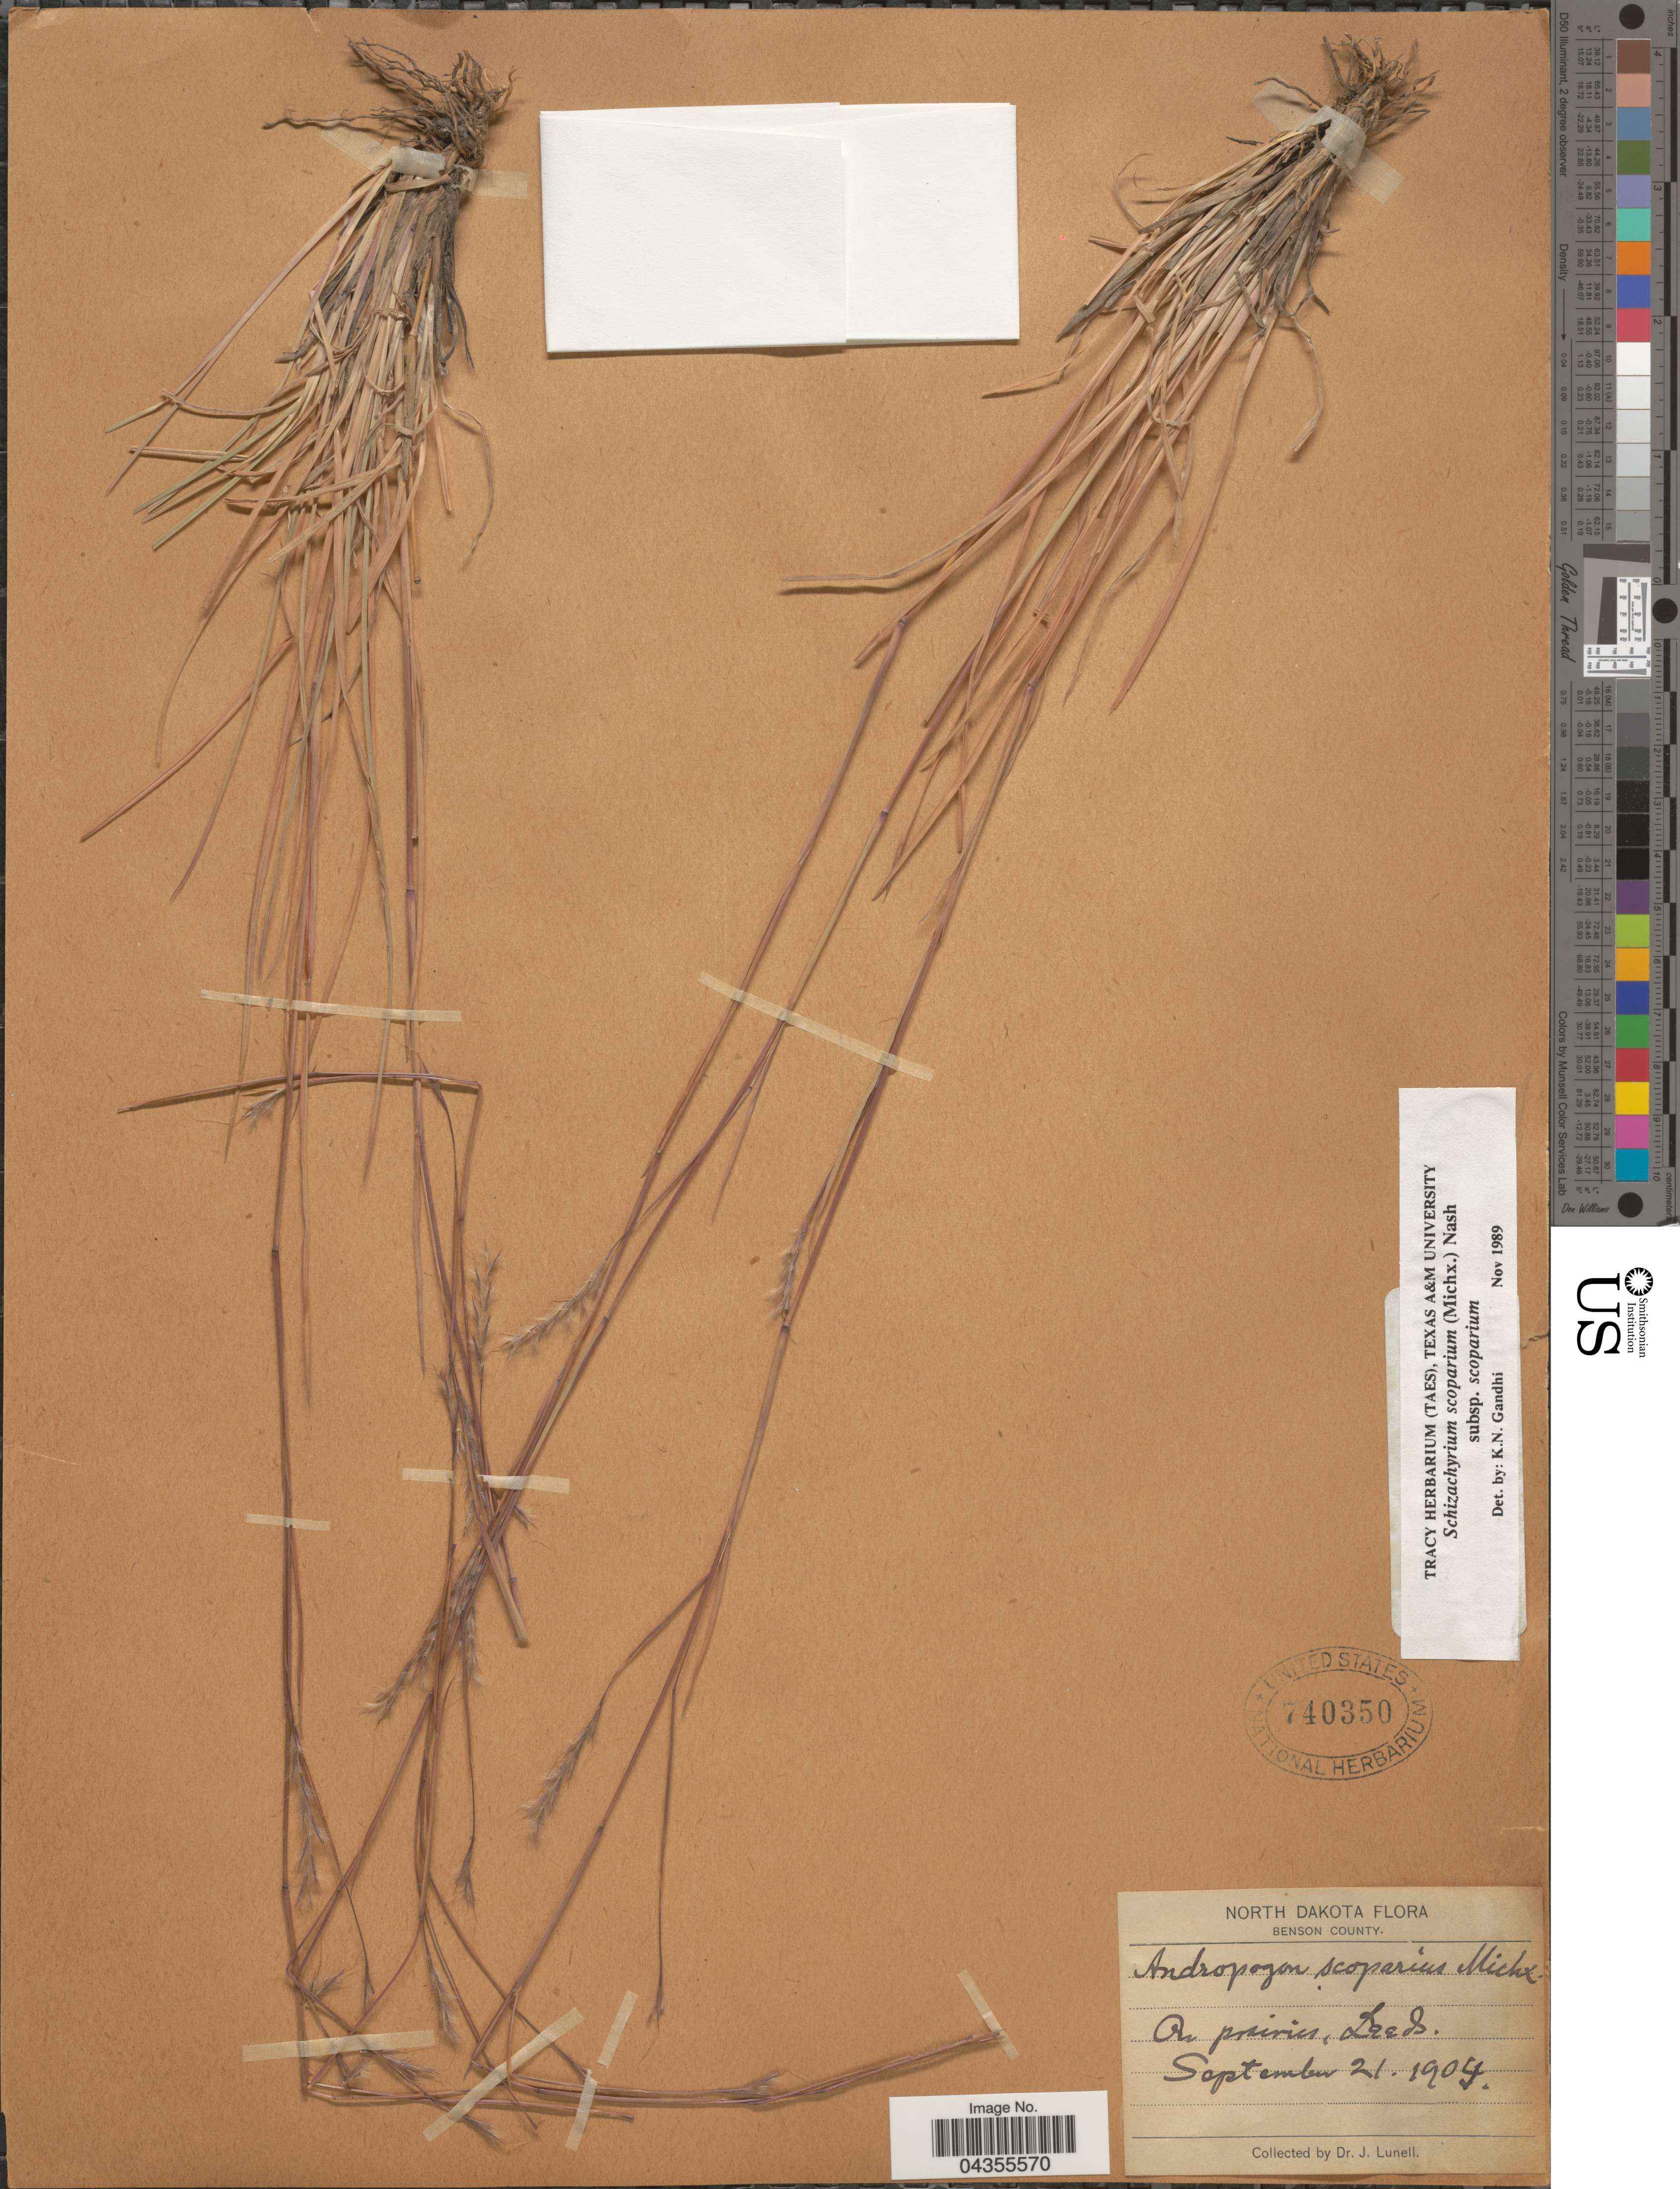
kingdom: Plantae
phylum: Tracheophyta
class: Liliopsida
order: Poales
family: Poaceae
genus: Schizachyrium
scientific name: Schizachyrium scoparium var. scoparium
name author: (Michx.) Nash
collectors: J. Lunell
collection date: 1904-09-21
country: United States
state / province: North Dakota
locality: Benson County. On prairies, Leeds.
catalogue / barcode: US 740350